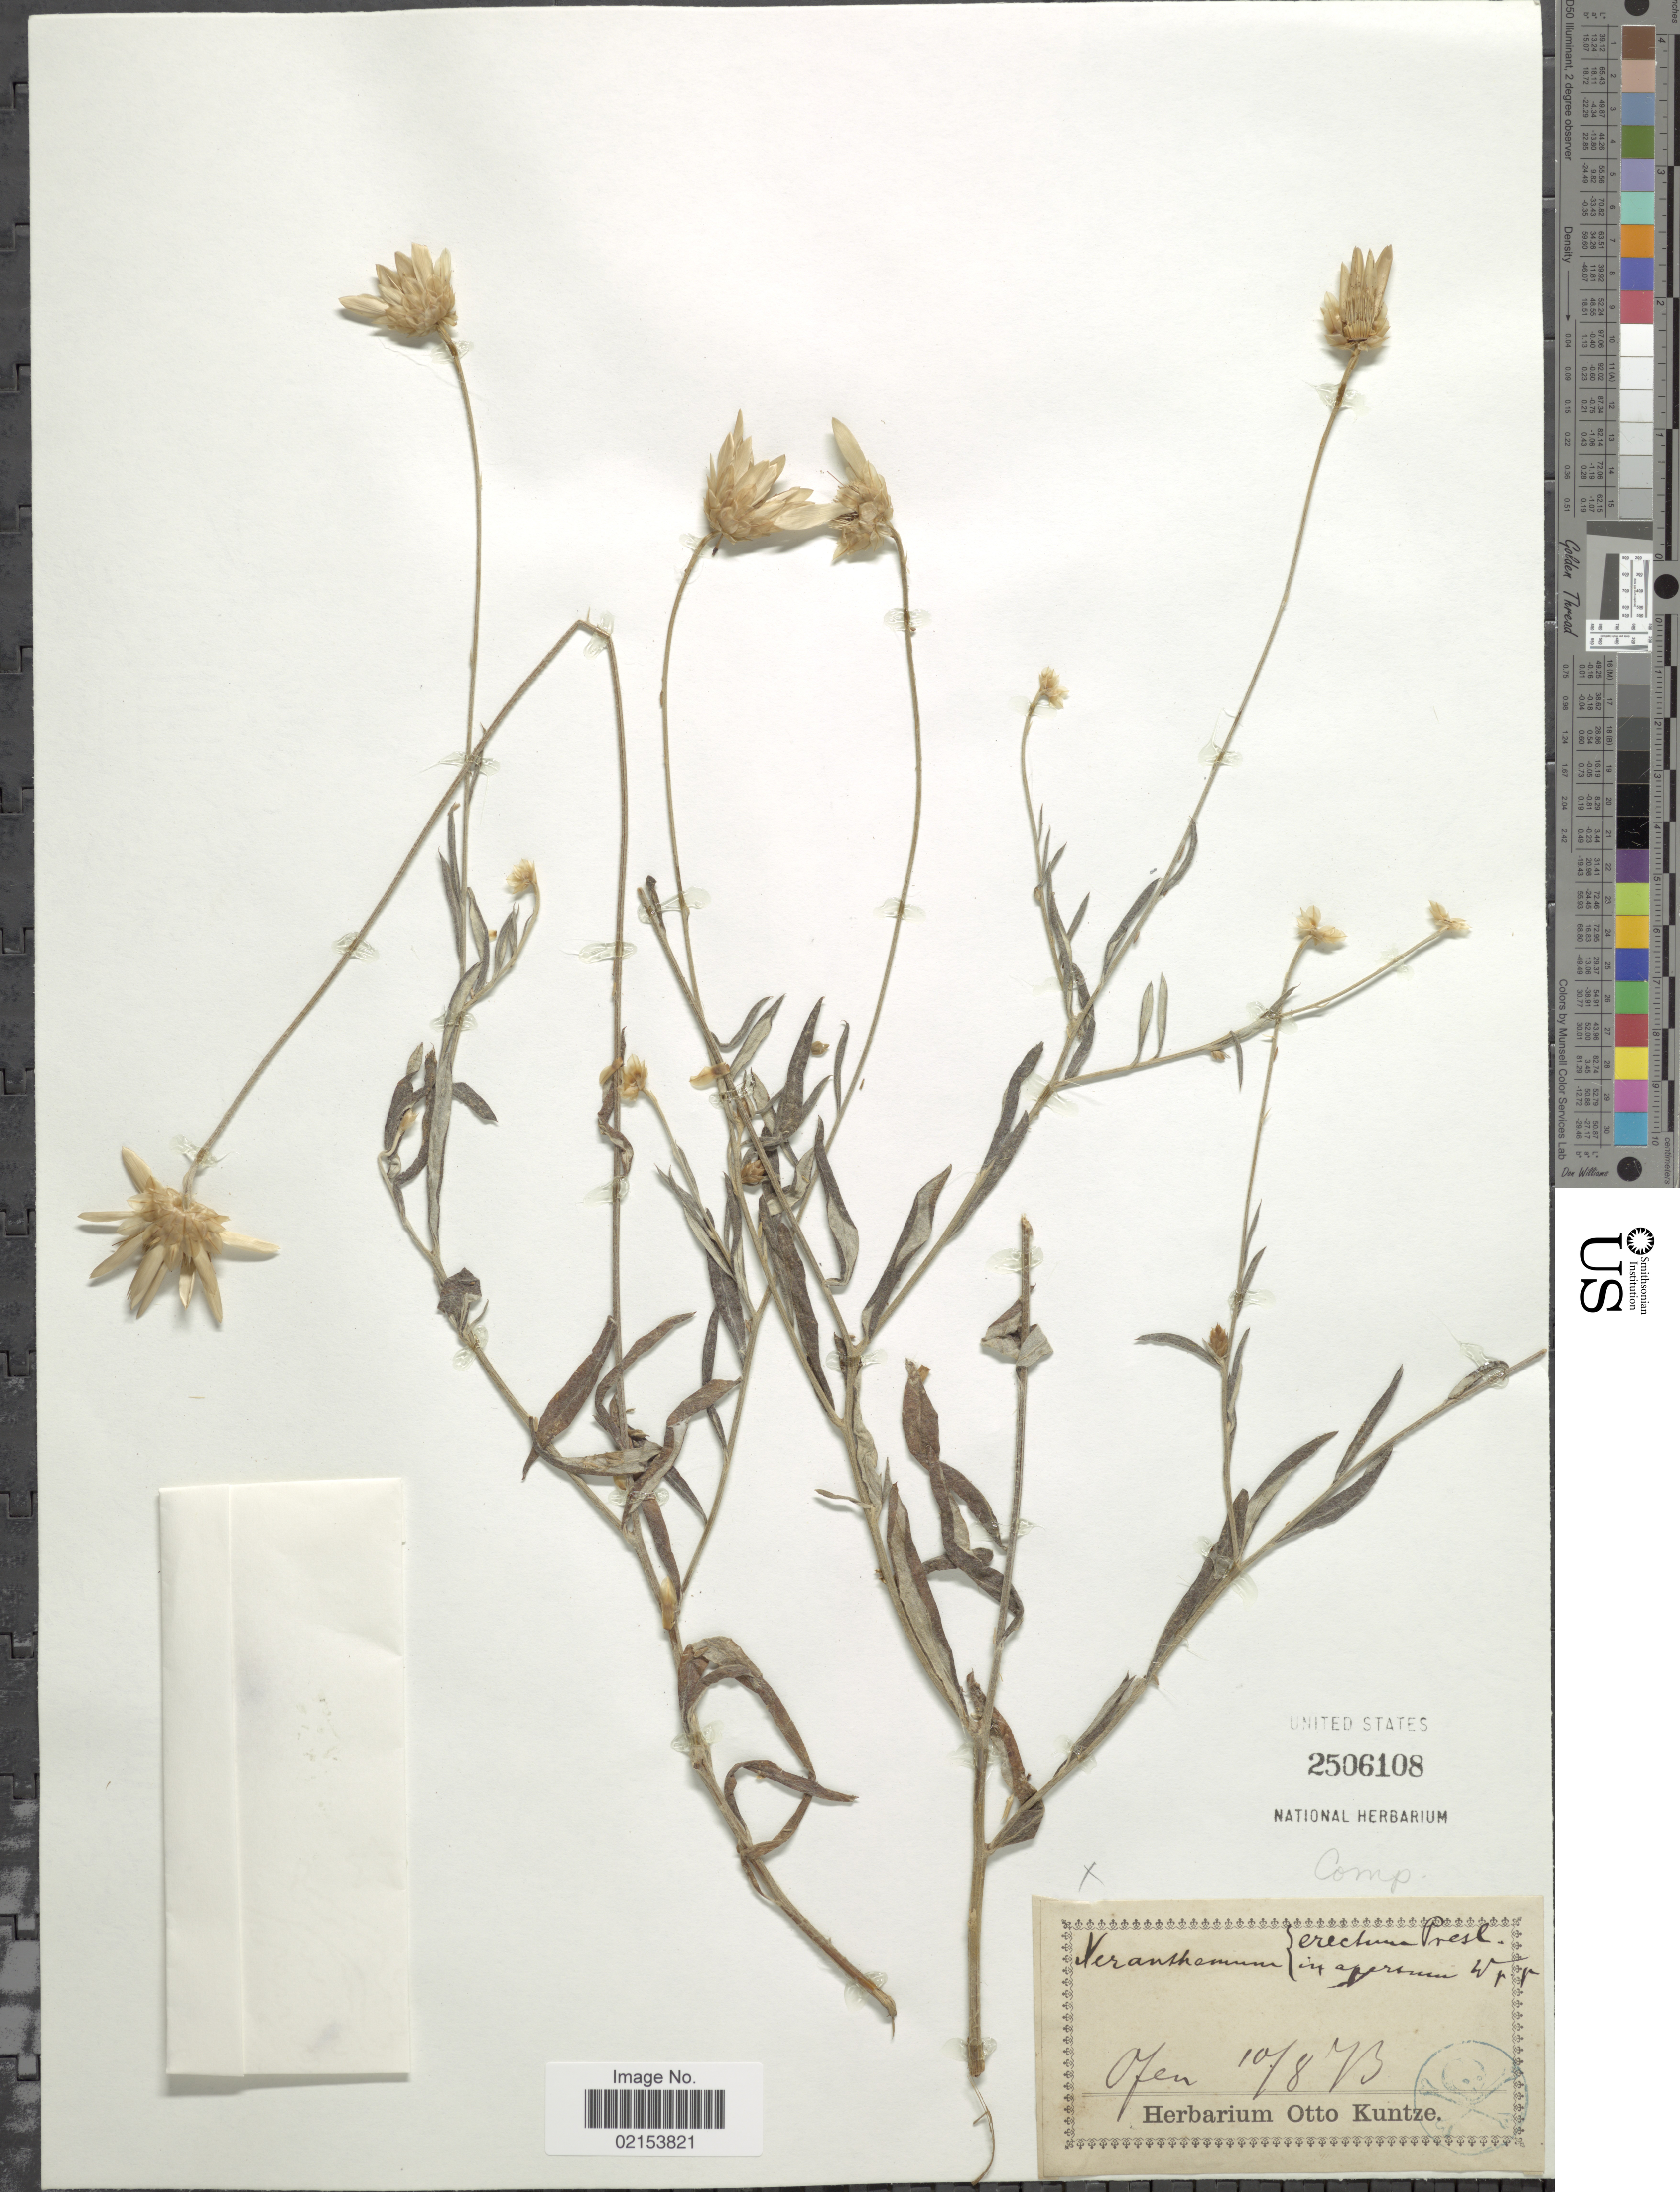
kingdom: Plantae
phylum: Tracheophyta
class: Magnoliopsida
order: Asterales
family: Asteraceae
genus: Xeranthemum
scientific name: Xeranthemum inapertum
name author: (L.) Mill.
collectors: ex herb. Otto Kuntze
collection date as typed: Transcribed d/m/y: 10/8/73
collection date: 1873-08-10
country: Hungary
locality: Ofen [Hungary?]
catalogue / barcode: US 2506108